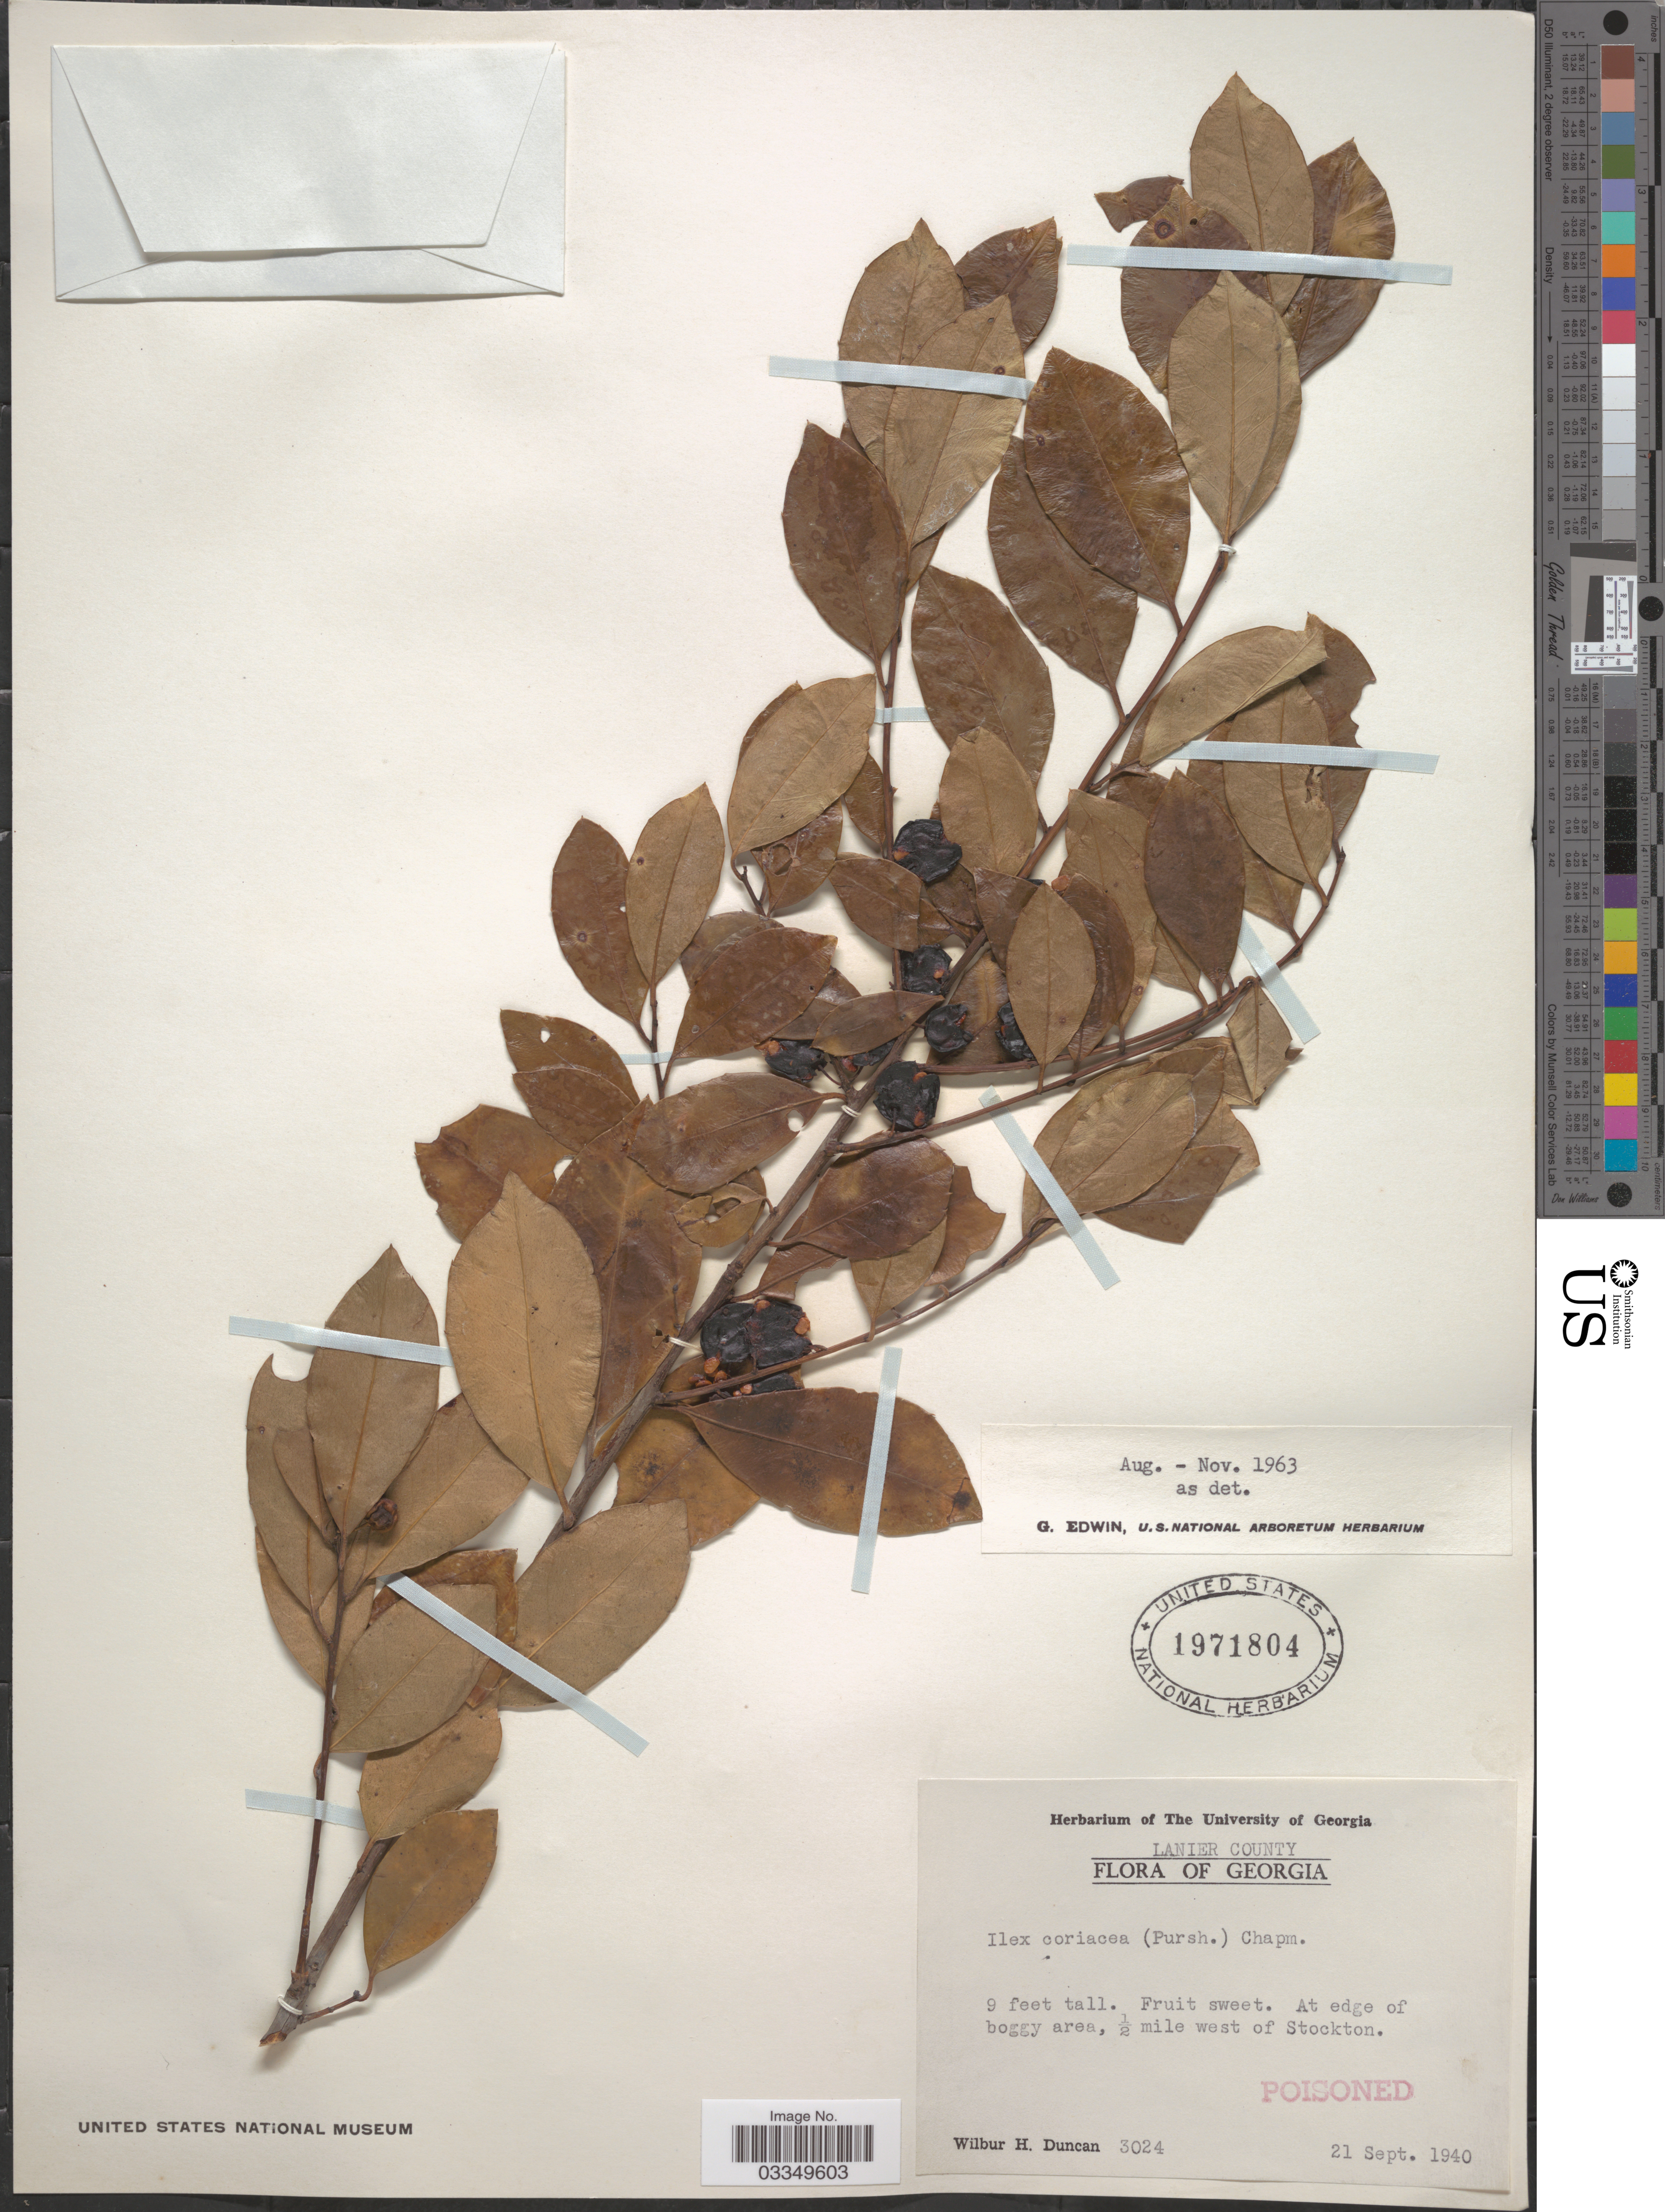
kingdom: Plantae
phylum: Tracheophyta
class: Magnoliopsida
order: Aquifoliales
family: Aquifoliaceae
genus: Ilex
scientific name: Ilex coriacea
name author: (Pursh) Chapm.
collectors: W. H. Duncan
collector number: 3024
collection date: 1940-09-21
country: United States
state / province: Georgia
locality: Lanier County, At edge of boggy area, ½ mile west of Stockton.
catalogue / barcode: US 1971804